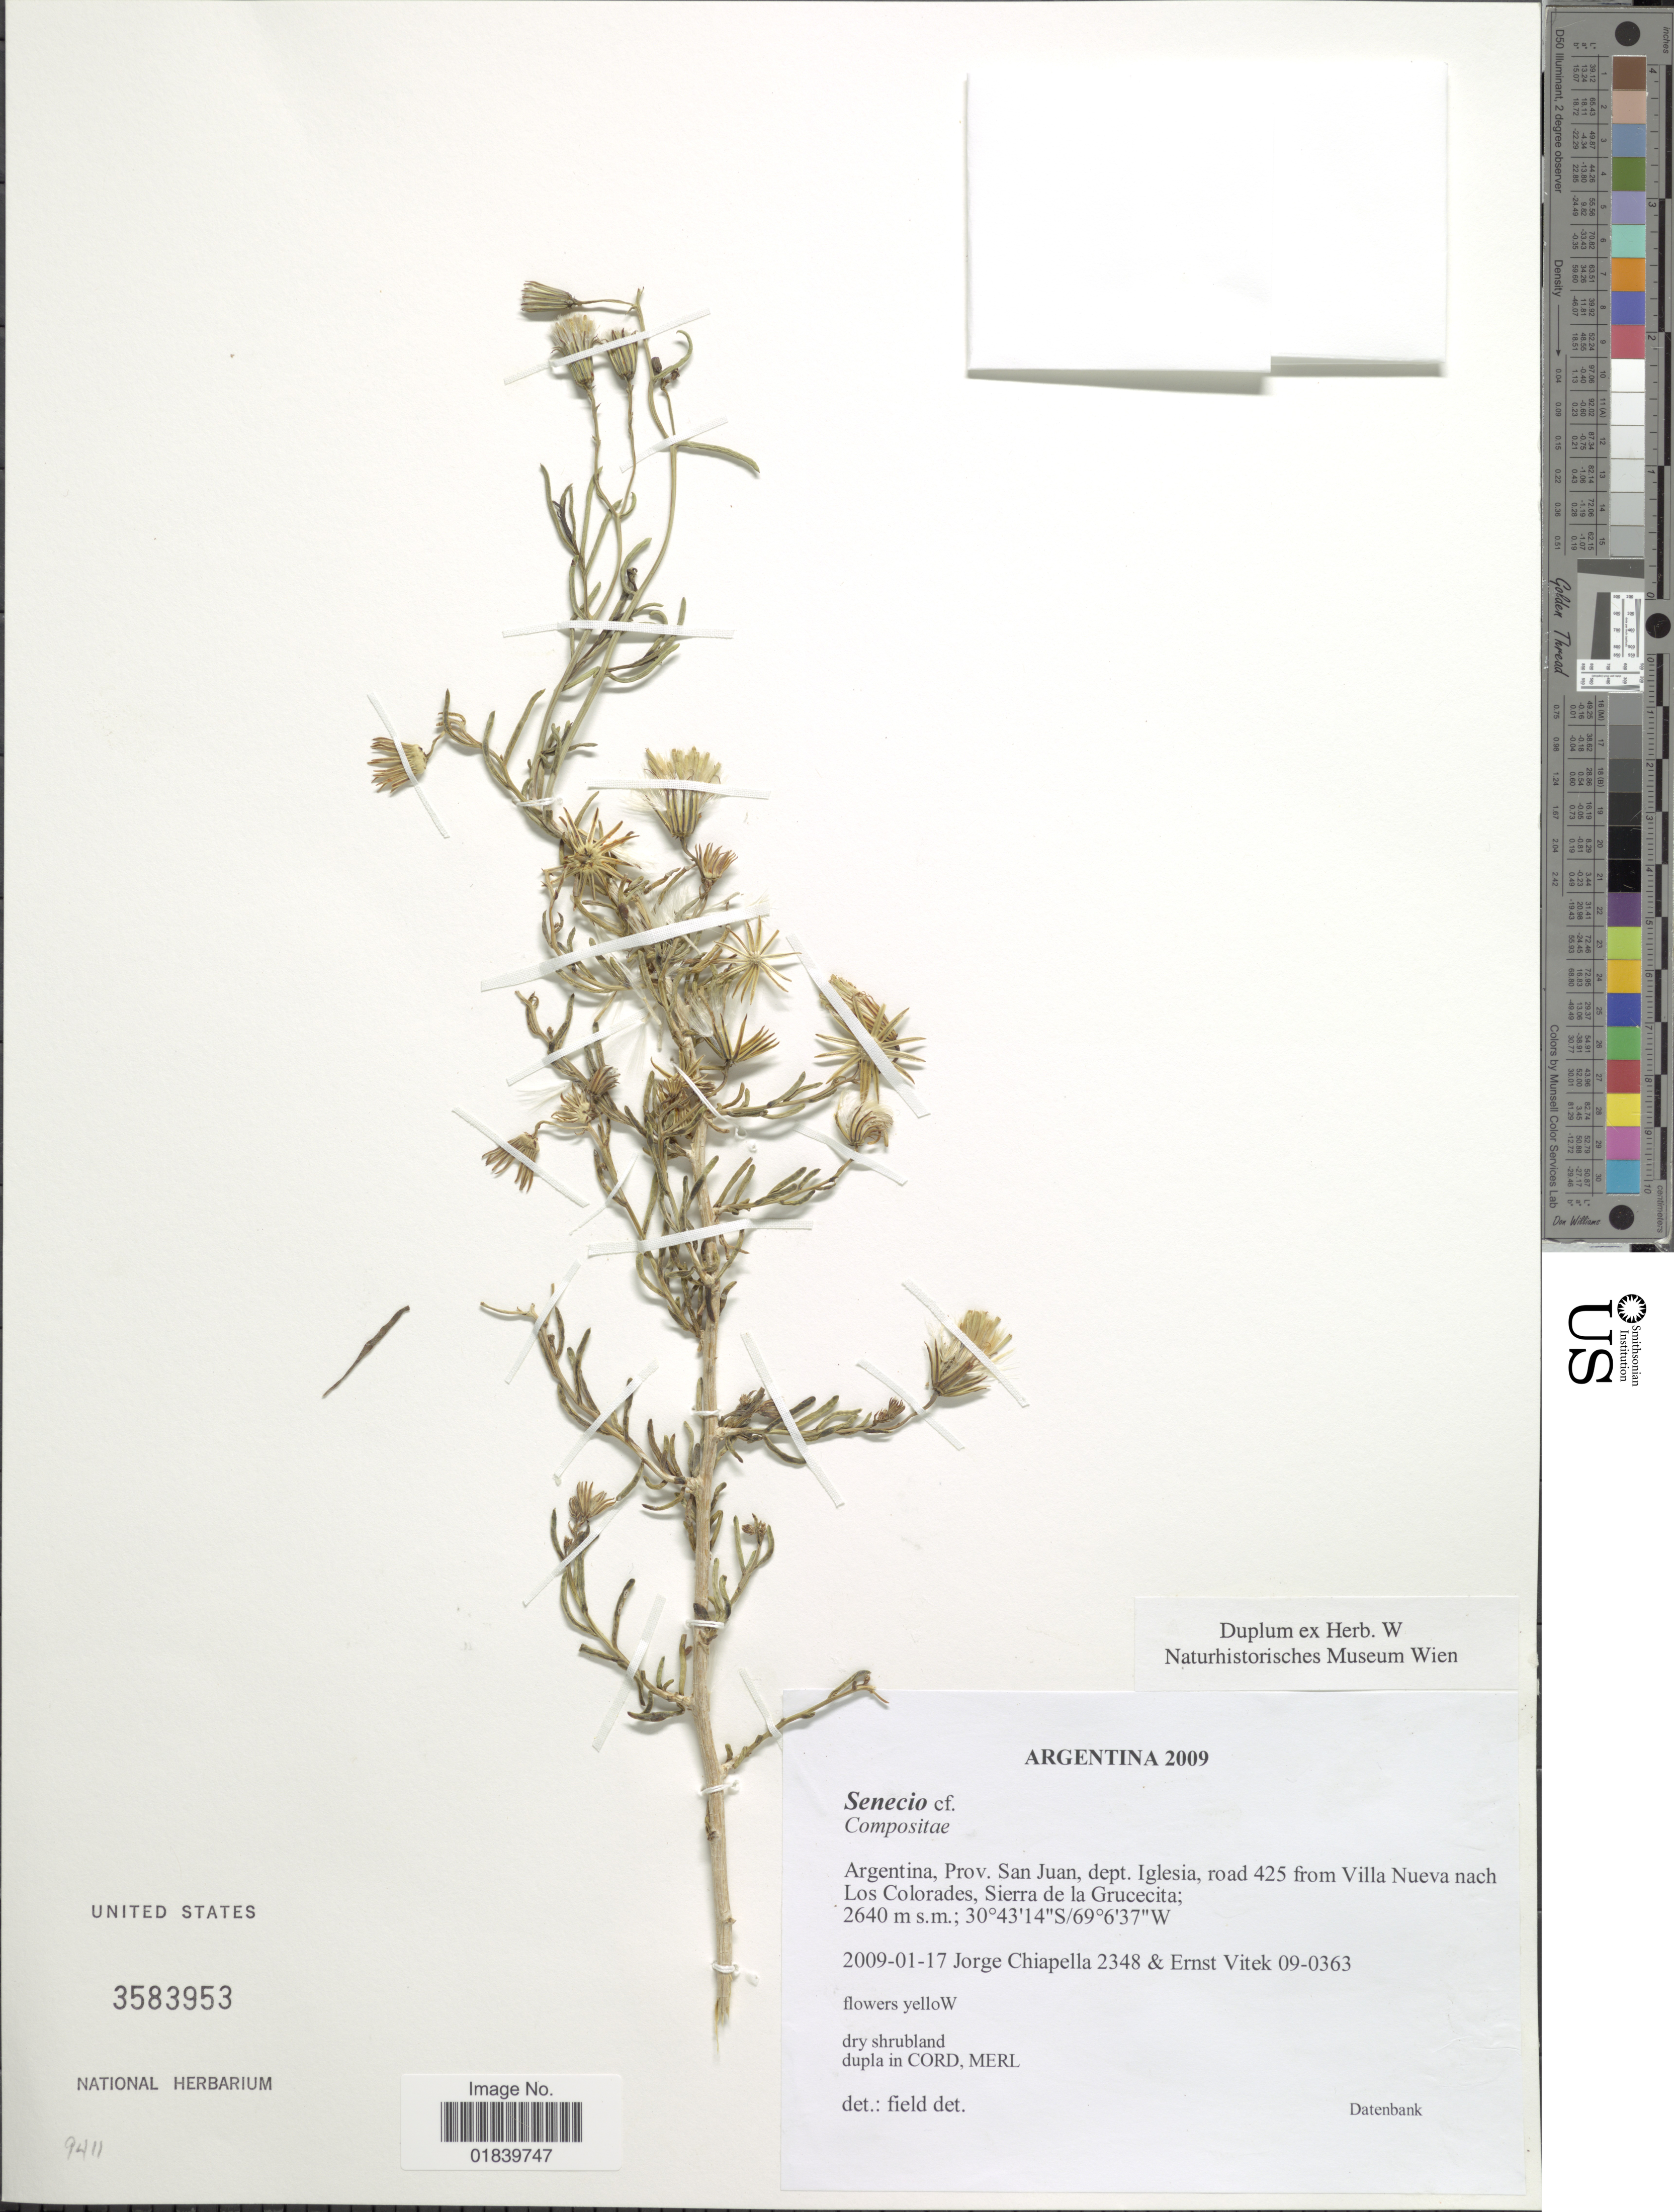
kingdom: Plantae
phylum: Tracheophyta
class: Magnoliopsida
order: Asterales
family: Asteraceae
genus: Senecio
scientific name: Senecio sp.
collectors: J. Chiapella & E. Vitek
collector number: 2348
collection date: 2009-01-17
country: Argentina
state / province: San Juan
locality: Argentina, Prov. San Juan. dept. Iglesia, road 425 from Villa Nueva nach Los Colorades, Sierra de la Grucecita.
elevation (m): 2640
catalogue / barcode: US 3583953